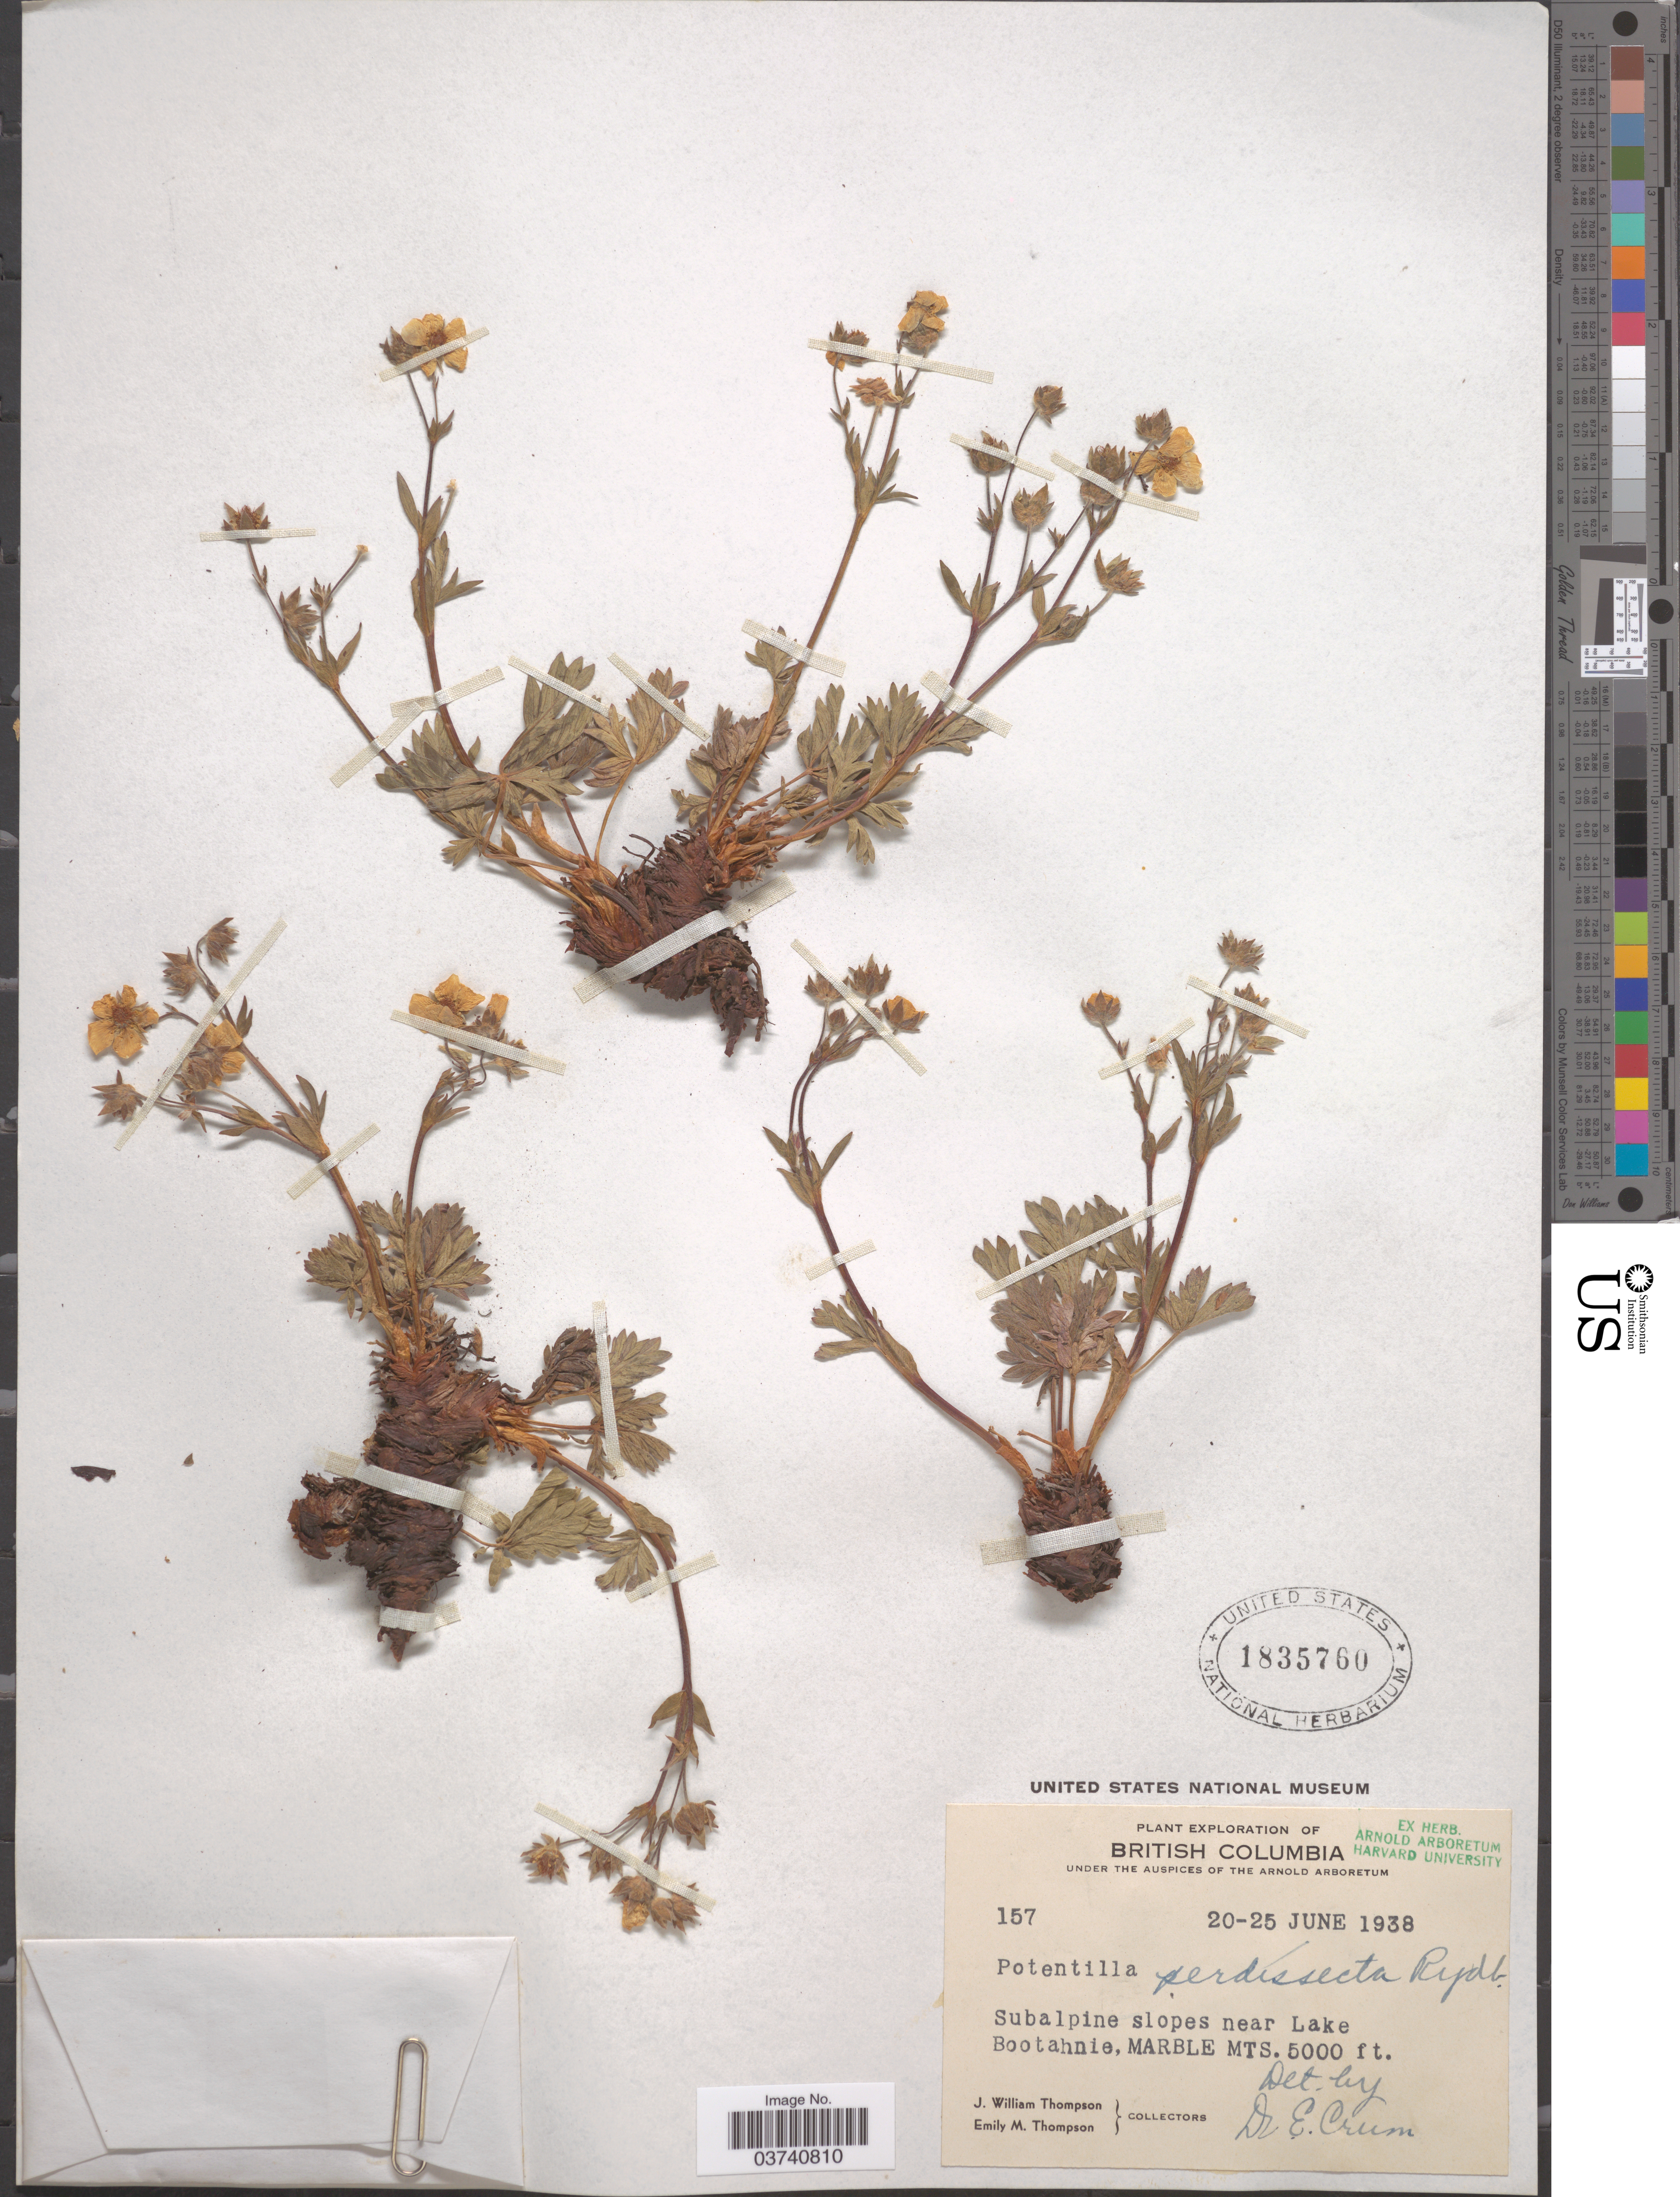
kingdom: Plantae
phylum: Tracheophyta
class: Magnoliopsida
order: Rosales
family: Rosaceae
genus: Potentilla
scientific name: Potentilla perdissecta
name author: Rydb.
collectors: J. W. Thompson & E. M. Thompson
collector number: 157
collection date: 1938-06-20/1938-06-25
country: Canada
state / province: British Columbia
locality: Subalpine slopes near Lake Bootahnie, Marble Mts.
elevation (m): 1524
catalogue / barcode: US 1835760